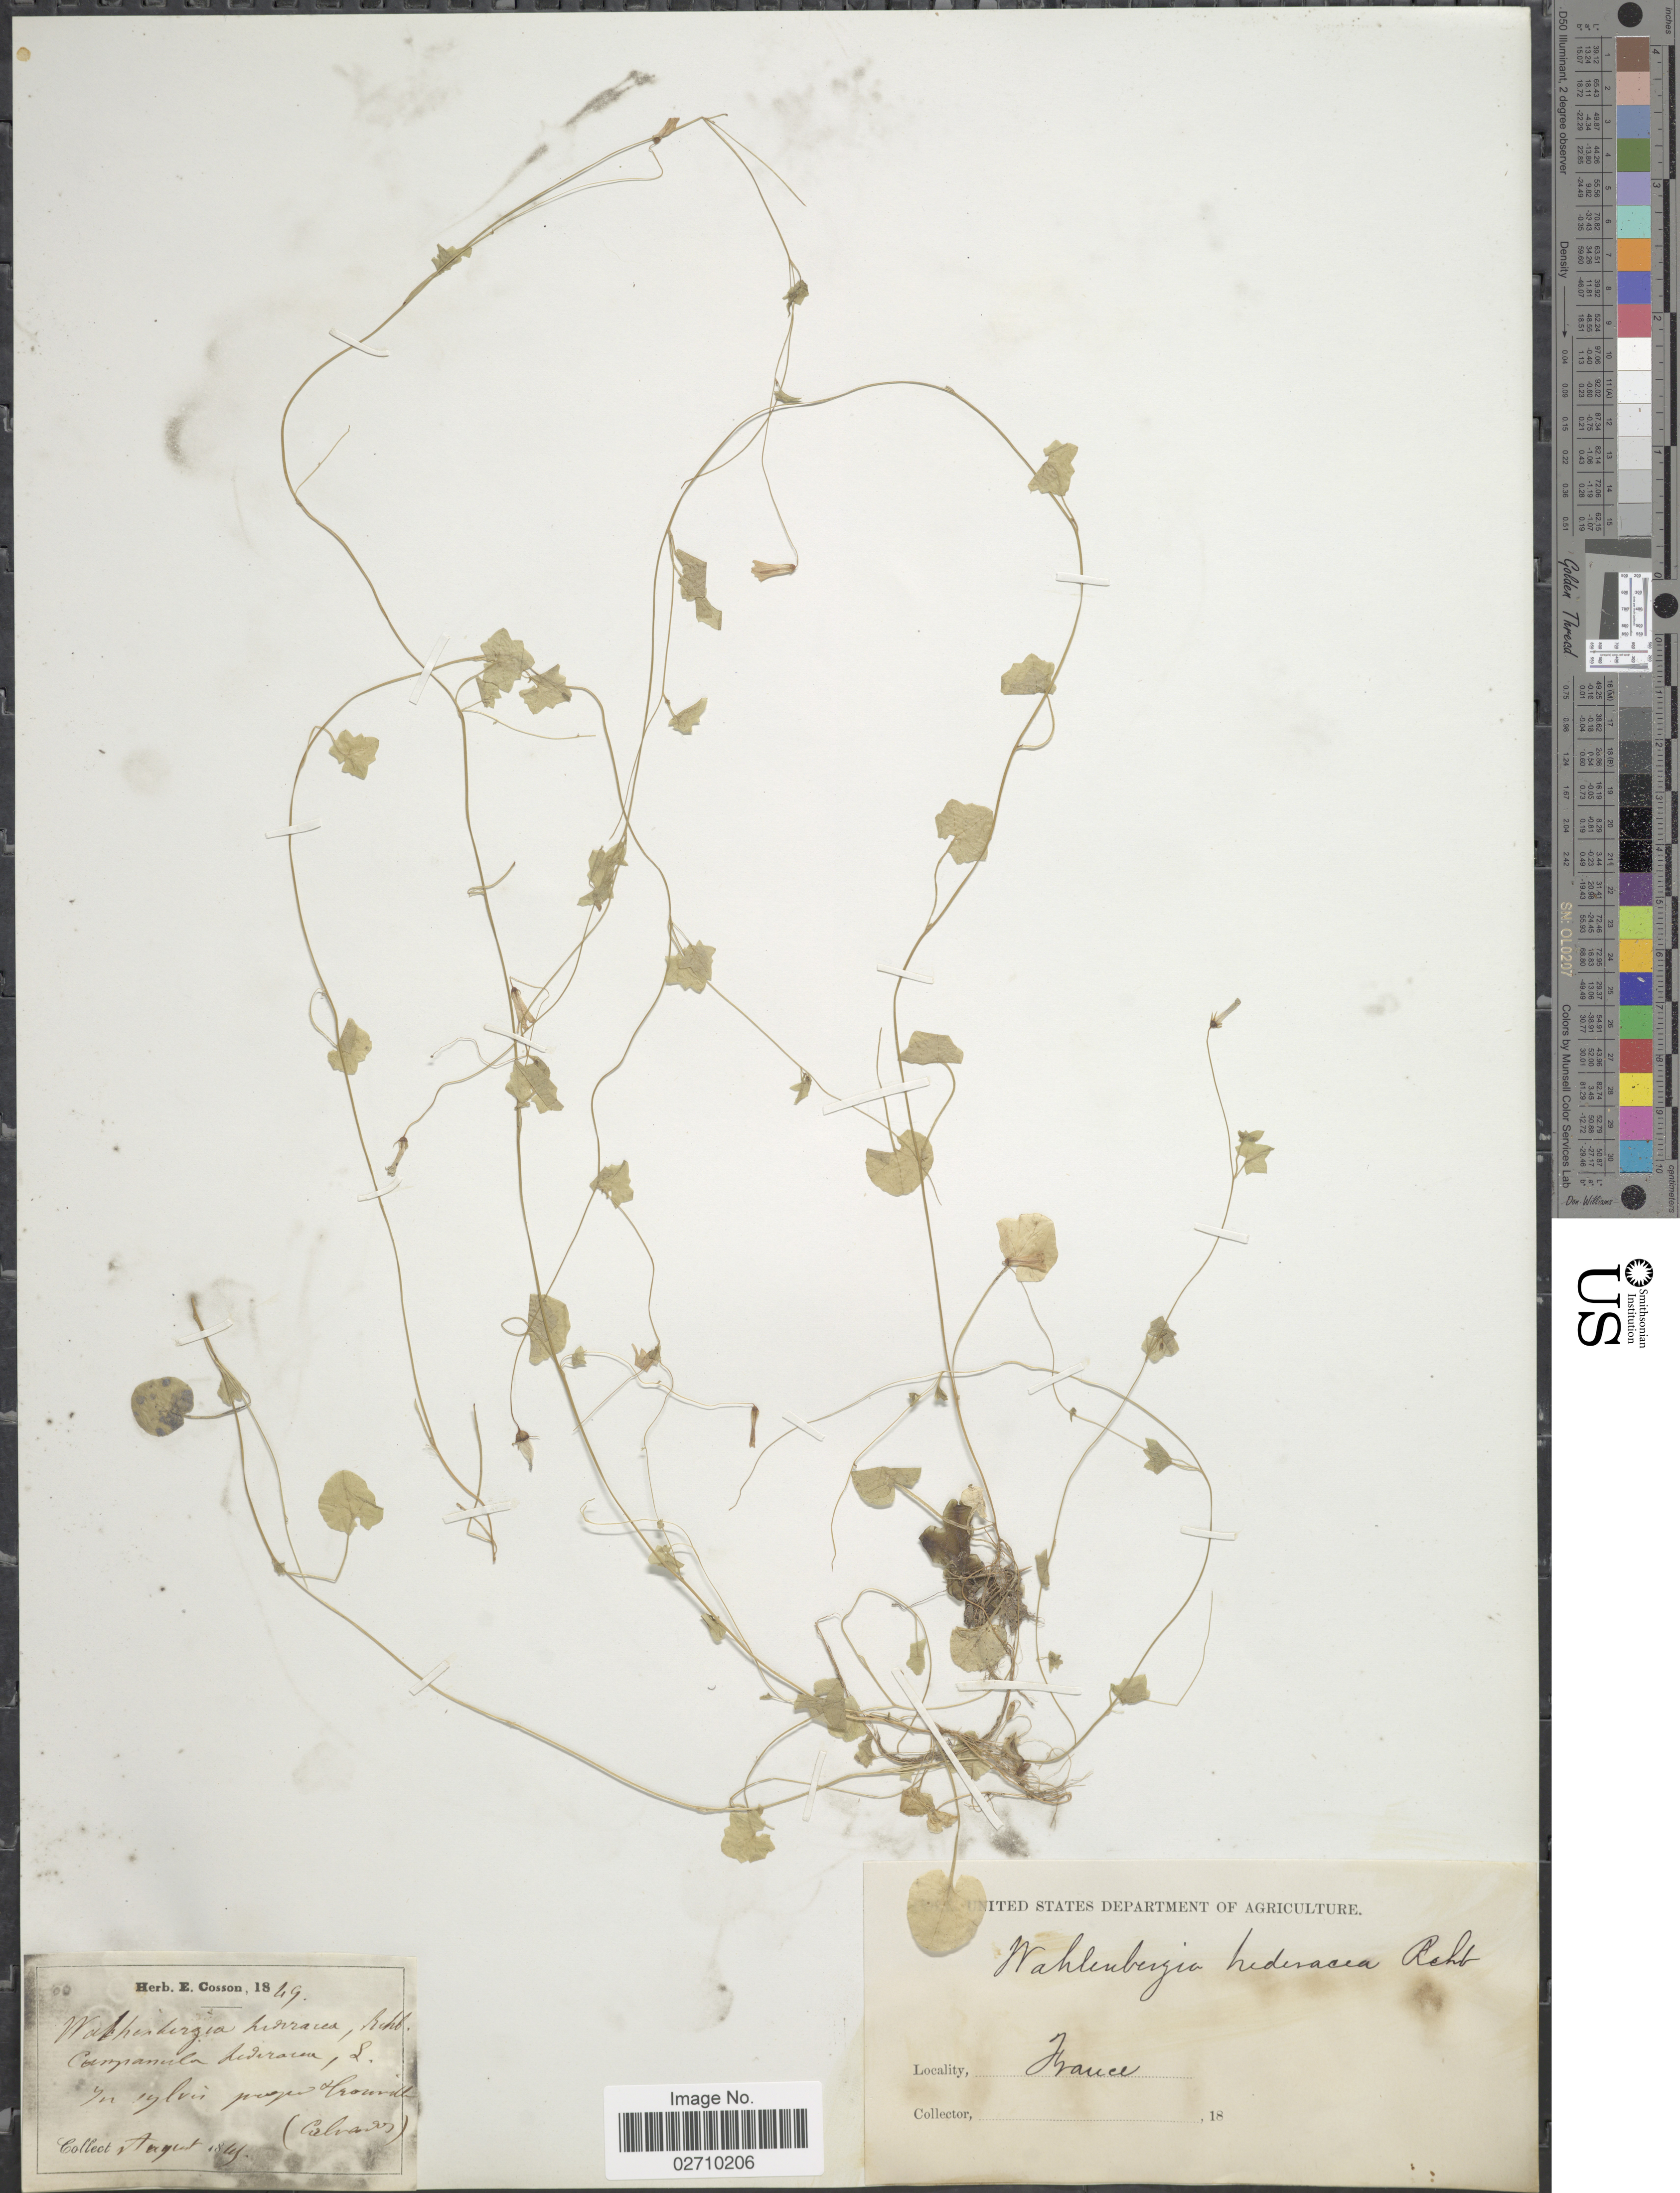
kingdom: Plantae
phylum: Tracheophyta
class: Magnoliopsida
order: Asterales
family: Campanulaceae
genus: Wahlenbergia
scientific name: Wahlenbergia hederacea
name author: Rchb.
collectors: E. Cosson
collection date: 1849-08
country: France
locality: In sylvis prope Cromill (Calvares)